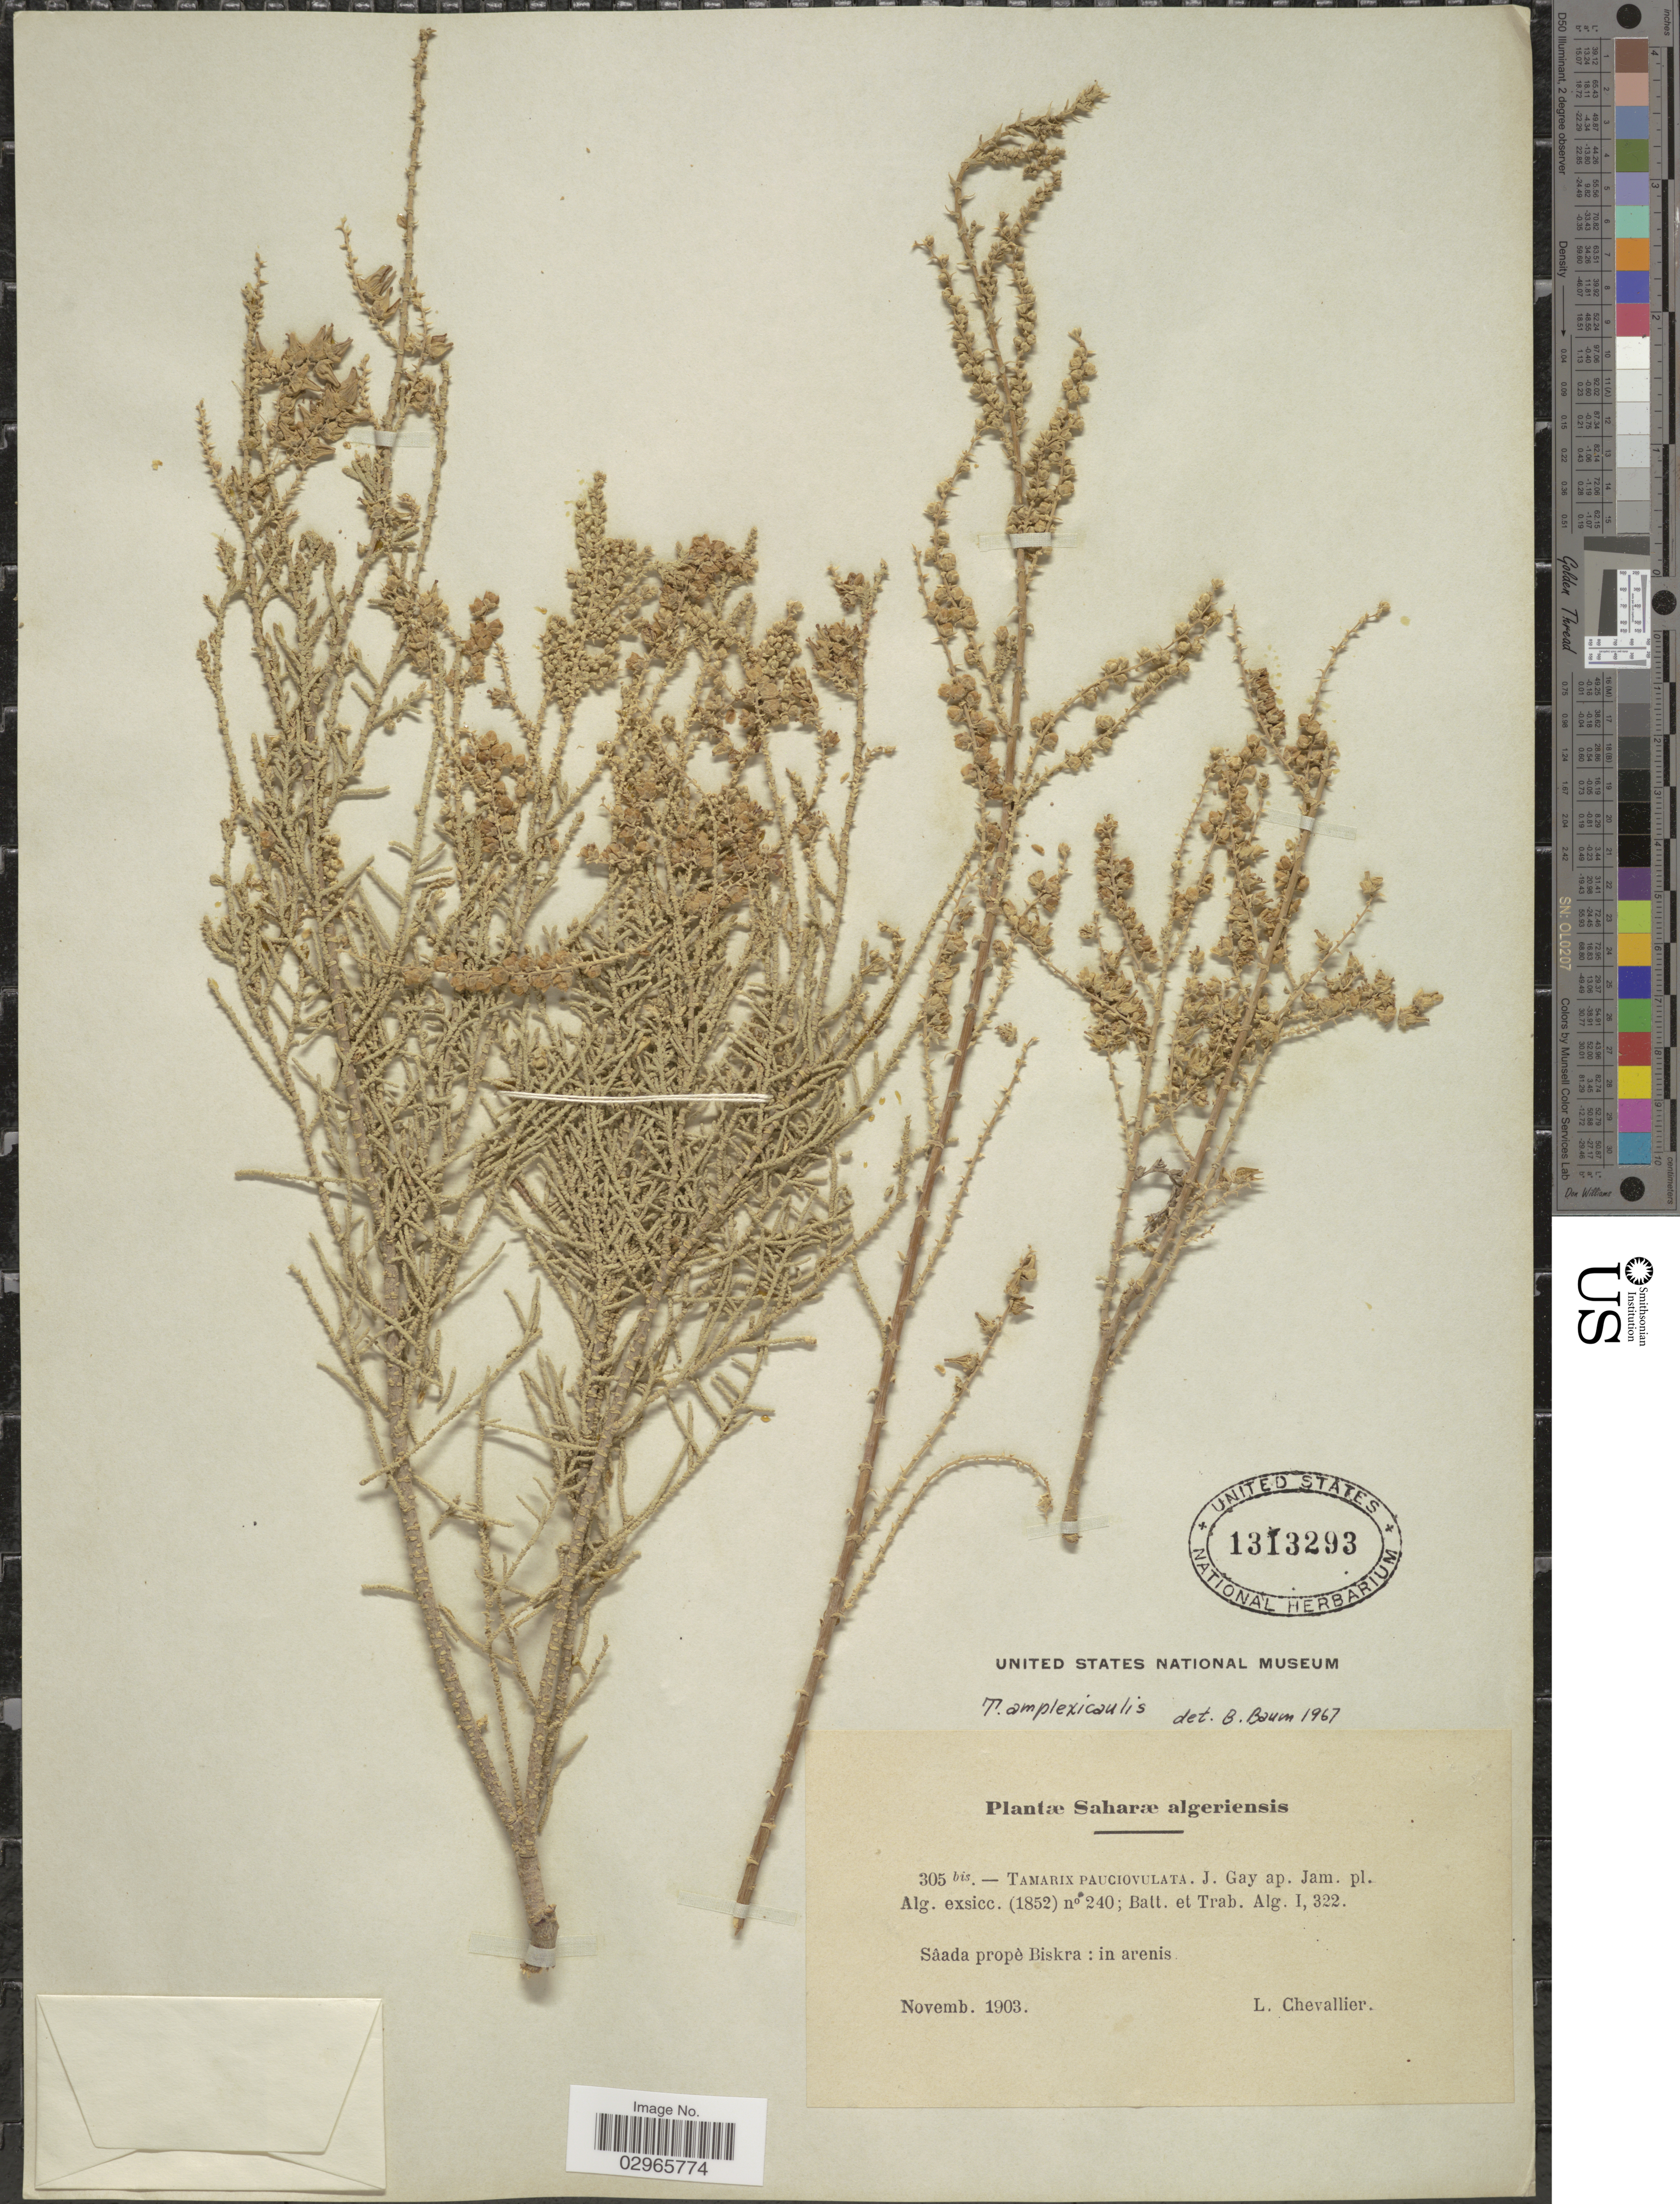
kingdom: Plantae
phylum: Tracheophyta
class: Magnoliopsida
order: Caryophyllales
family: Tamaricaceae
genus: Tamarix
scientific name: Tamarix amplexicaulis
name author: Ehrenb.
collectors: L. Chevallier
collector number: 305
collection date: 1903-11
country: Algeria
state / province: Biskra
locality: Saharæ algeriensis. Sâasa propè Biskra: in arenis.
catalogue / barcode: US 1313293